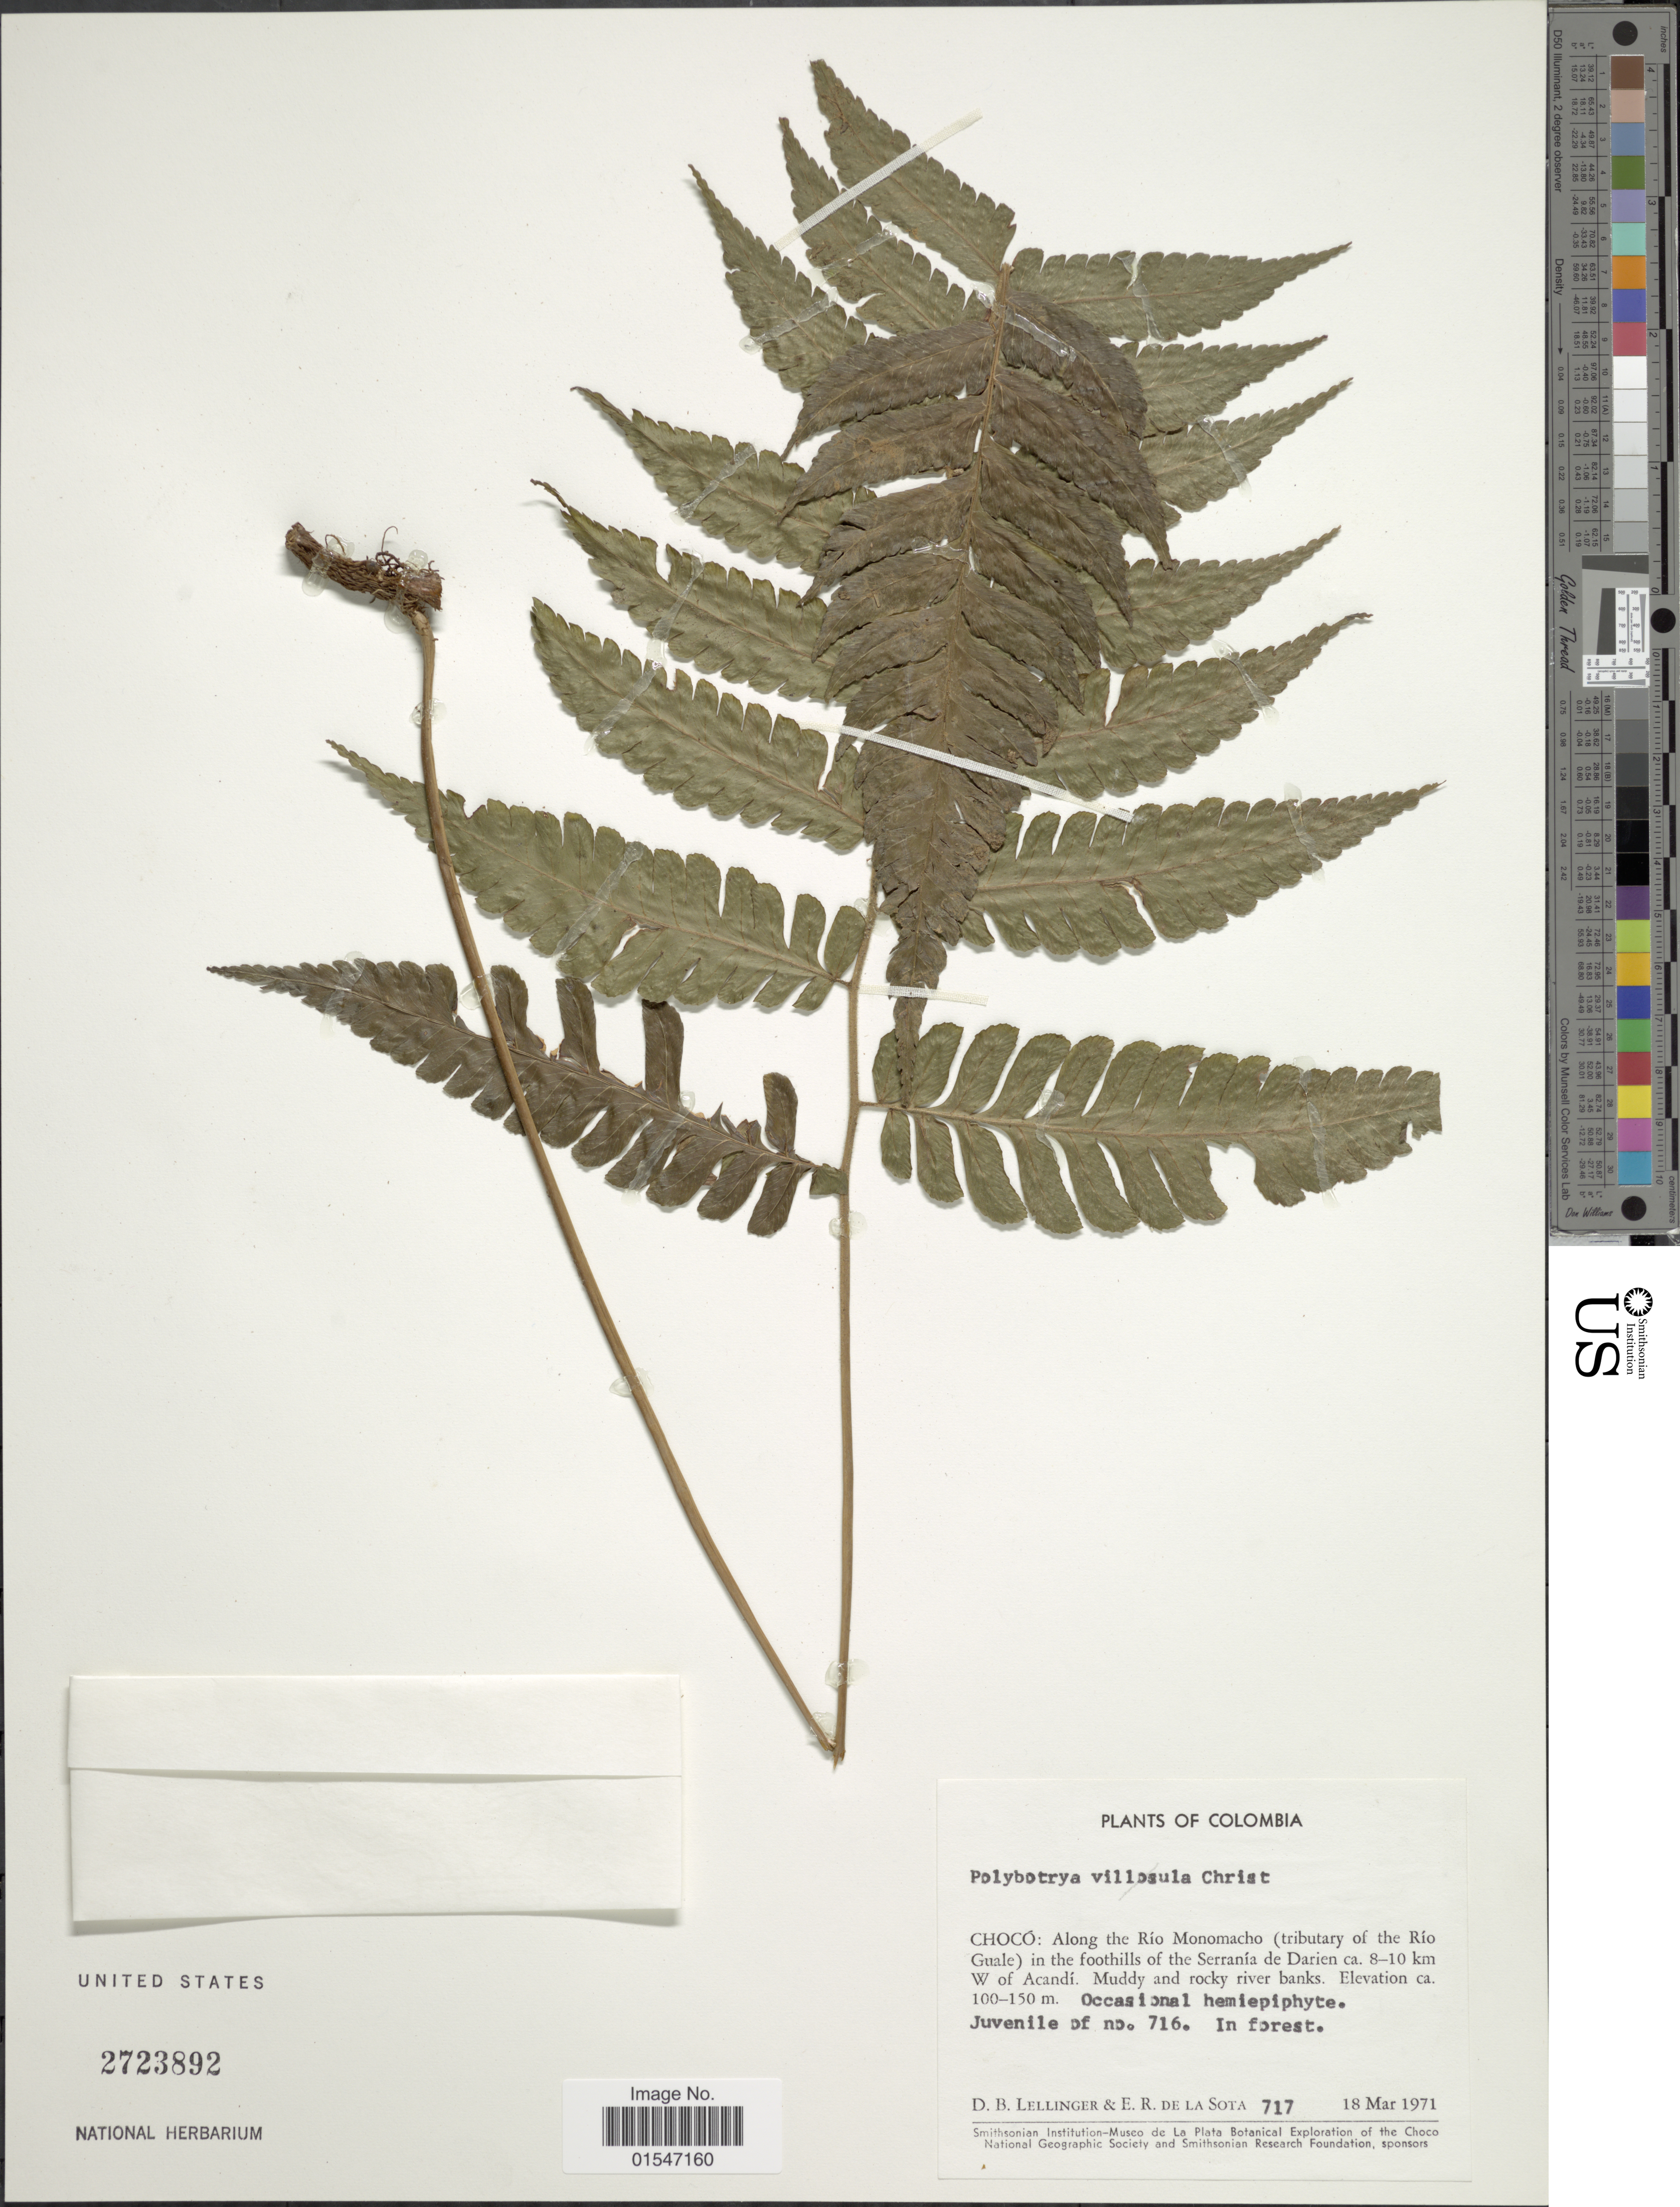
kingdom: Plantae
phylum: Tracheophyta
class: Polypodiopsida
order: Polypodiales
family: Dryopteridaceae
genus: Polybotrya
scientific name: Polybotrya caudata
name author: Kunze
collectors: D. B. Lellinger & E. R. de la Sota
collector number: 717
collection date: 1971-03-18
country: Colombia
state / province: Chocó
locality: Choco: Along the Rio Monomacho (tributary of the Rio Guale) in the foothills of the Serrania de Darien ca. 8-10 km W of Acandi.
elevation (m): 100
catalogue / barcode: US 2723892